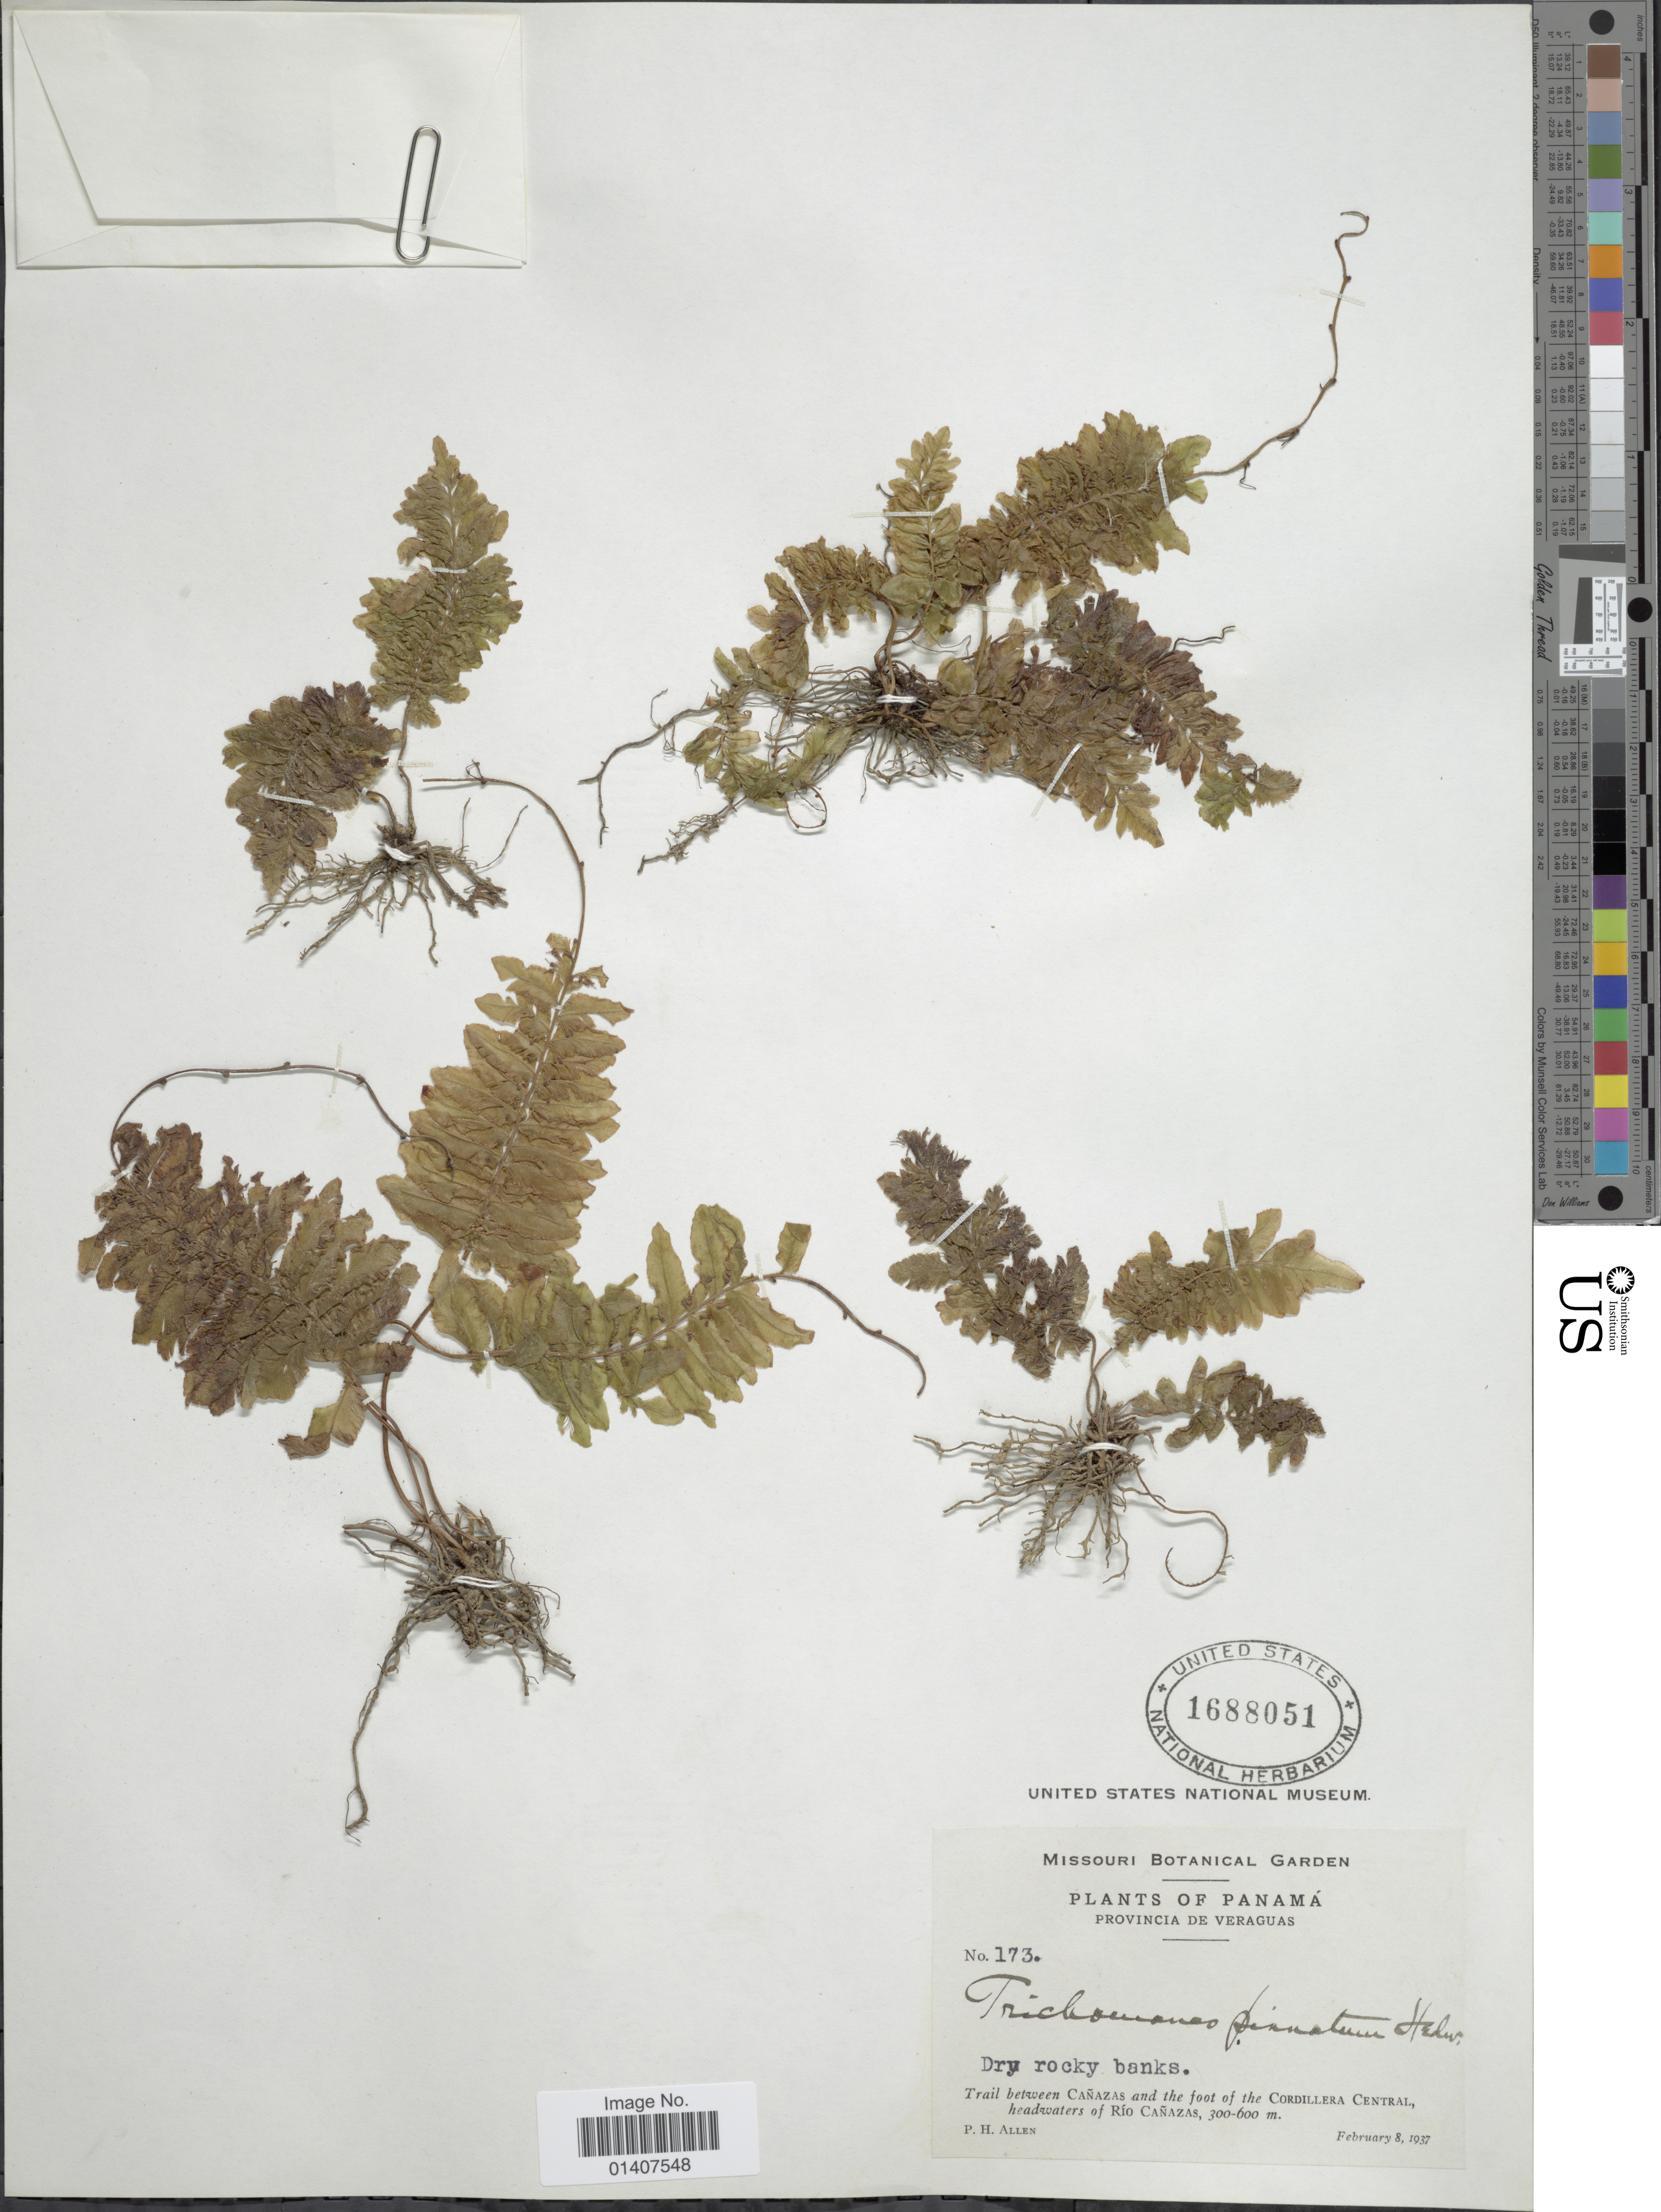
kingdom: Plantae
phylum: Tracheophyta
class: Polypodiopsida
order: Hymenophyllales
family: Hymenophyllaceae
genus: Trichomanes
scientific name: Trichomanes pinnatum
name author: Hedw.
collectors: P. H. Allen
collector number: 173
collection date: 1937-02-08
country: Panama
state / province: Veraguas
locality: Panamá, provincia de Veraguas, dry rocky banks, trail between Canazas and the foot of the Cordillera Central, headwaters of Rio Canazas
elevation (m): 300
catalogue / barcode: US 1688051